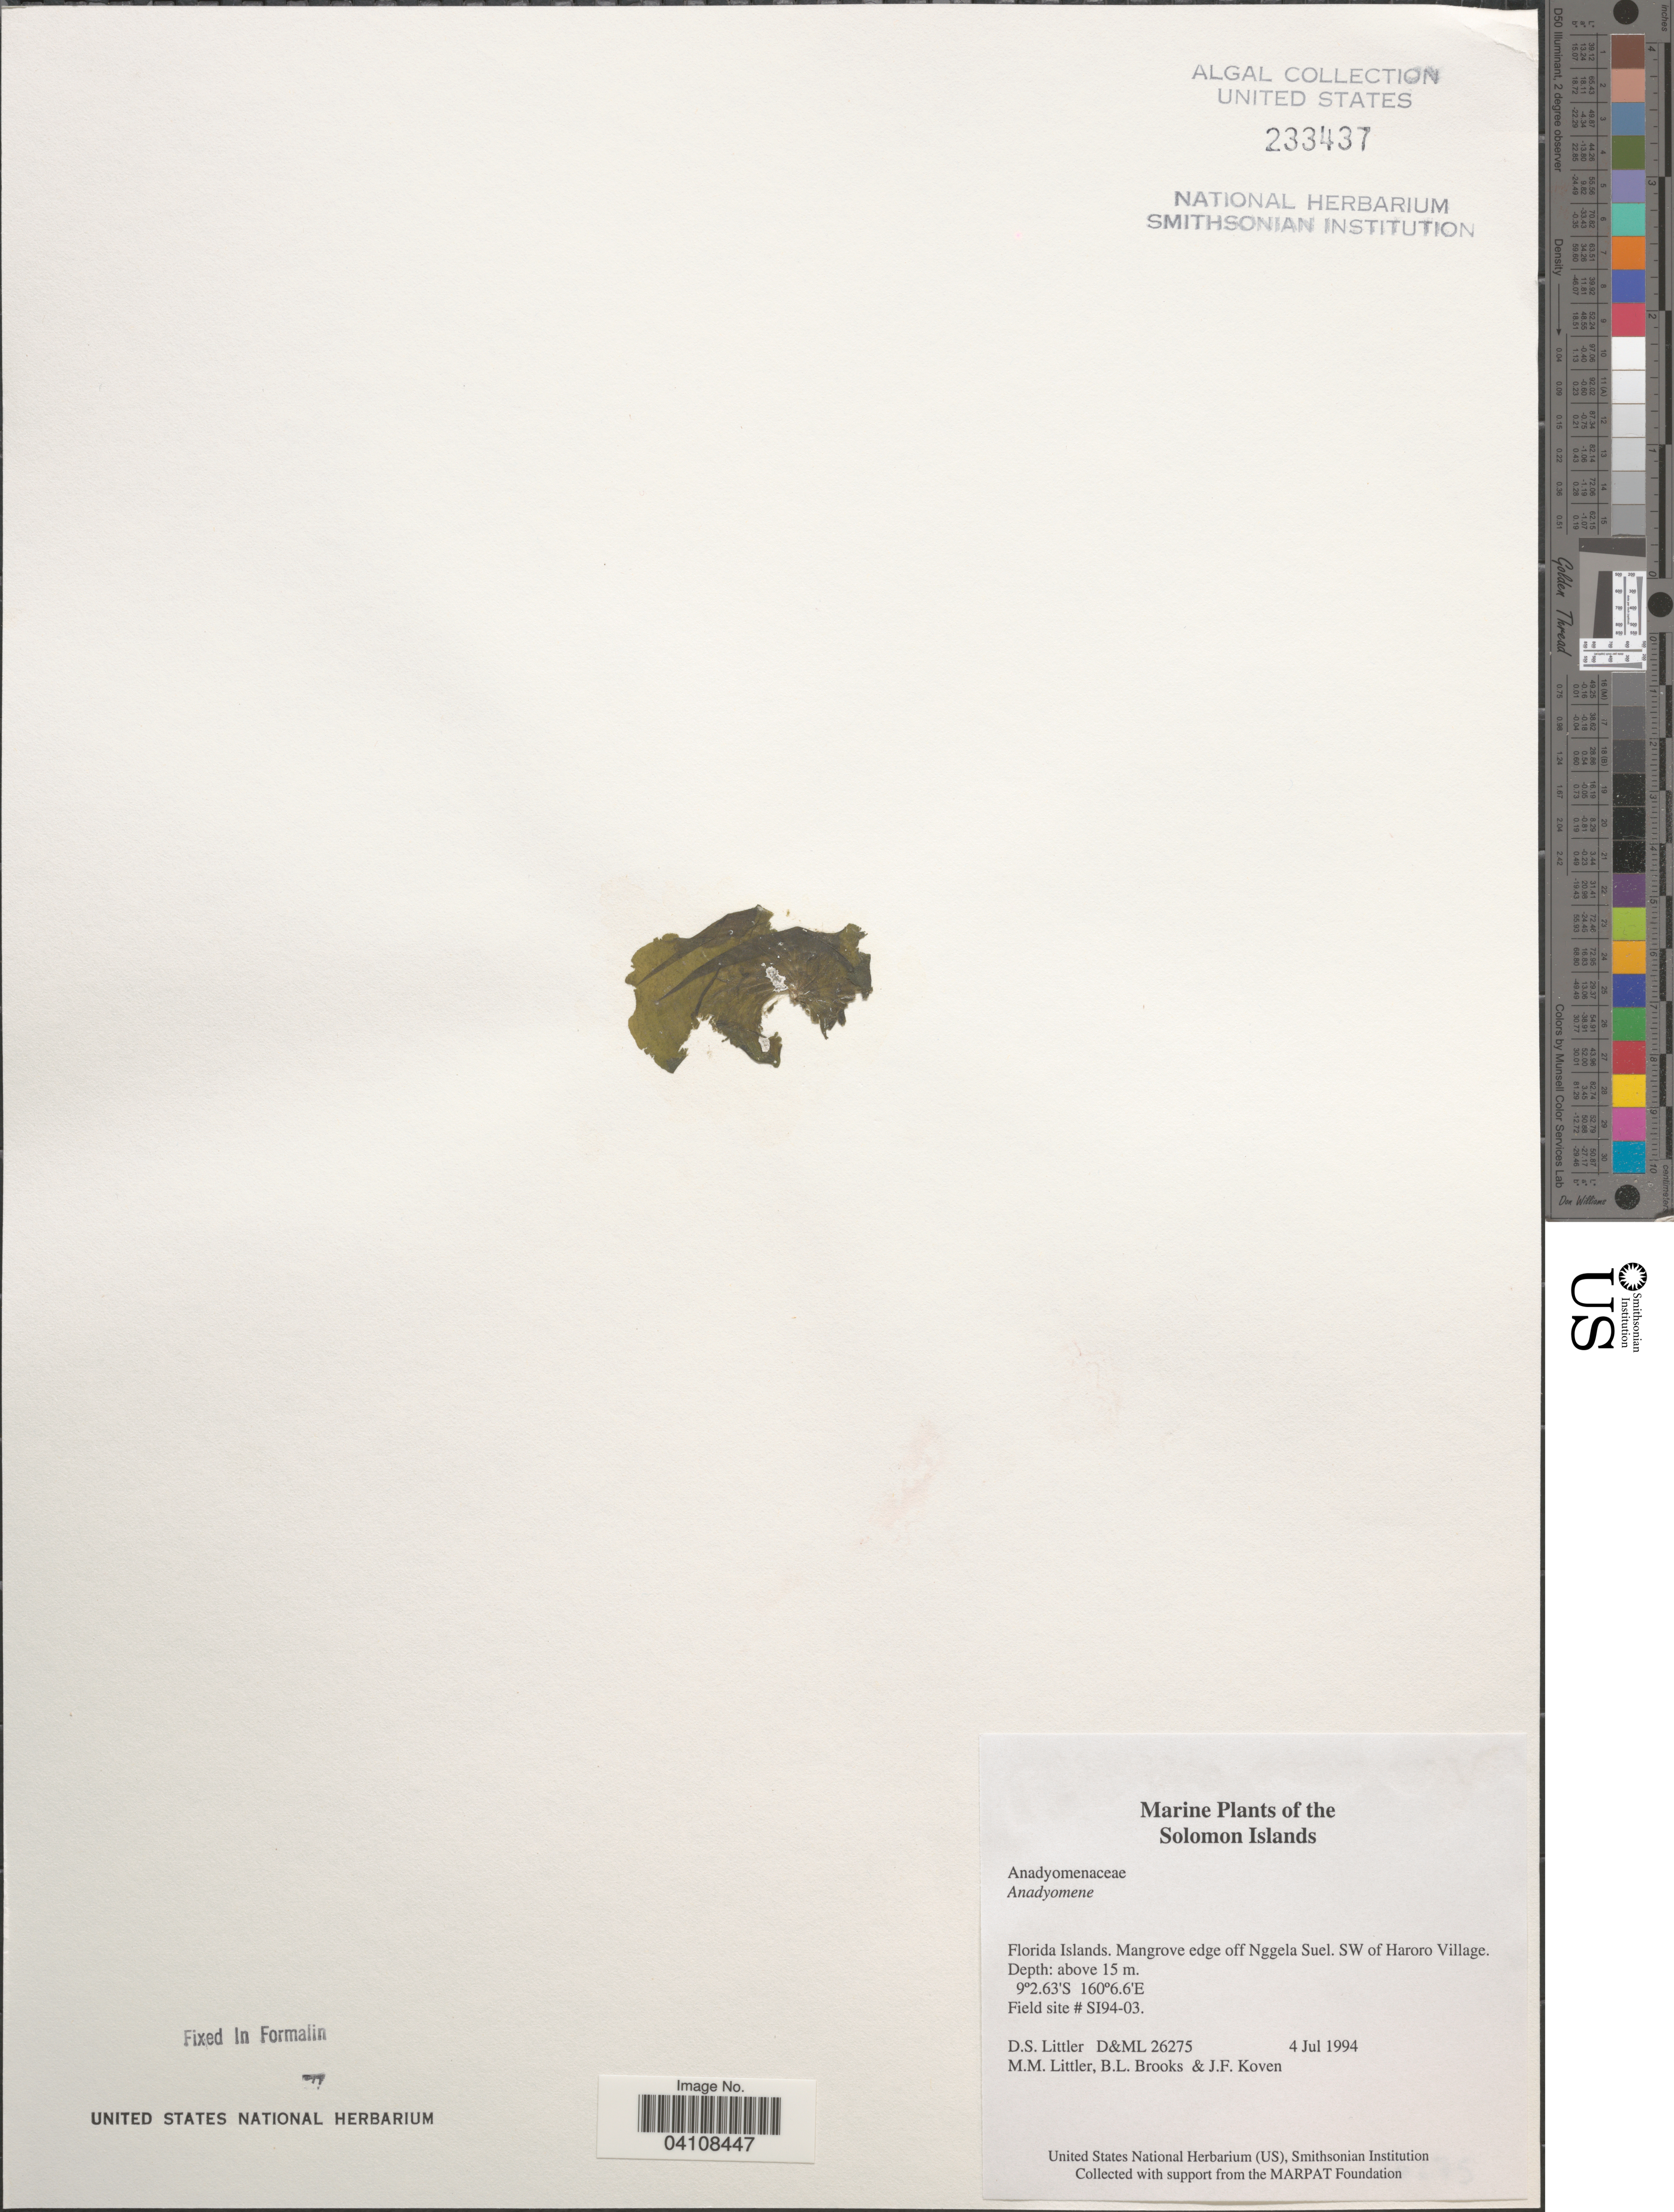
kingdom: Plantae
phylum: Chlorophyta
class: Ulvophyceae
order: Cladophorales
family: Anadyomenaceae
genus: Anadyomene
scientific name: Anadyomene sp.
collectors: D. S. Littler, B. Brooks & J. Koven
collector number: D&ML26275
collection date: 1994-07-04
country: Solomon Islands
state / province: Solomon Islands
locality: Florida Islands. Mangrove edge off Nggela Suel. SW of Haroro Village. Field site # SI94-03.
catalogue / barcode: US 233437